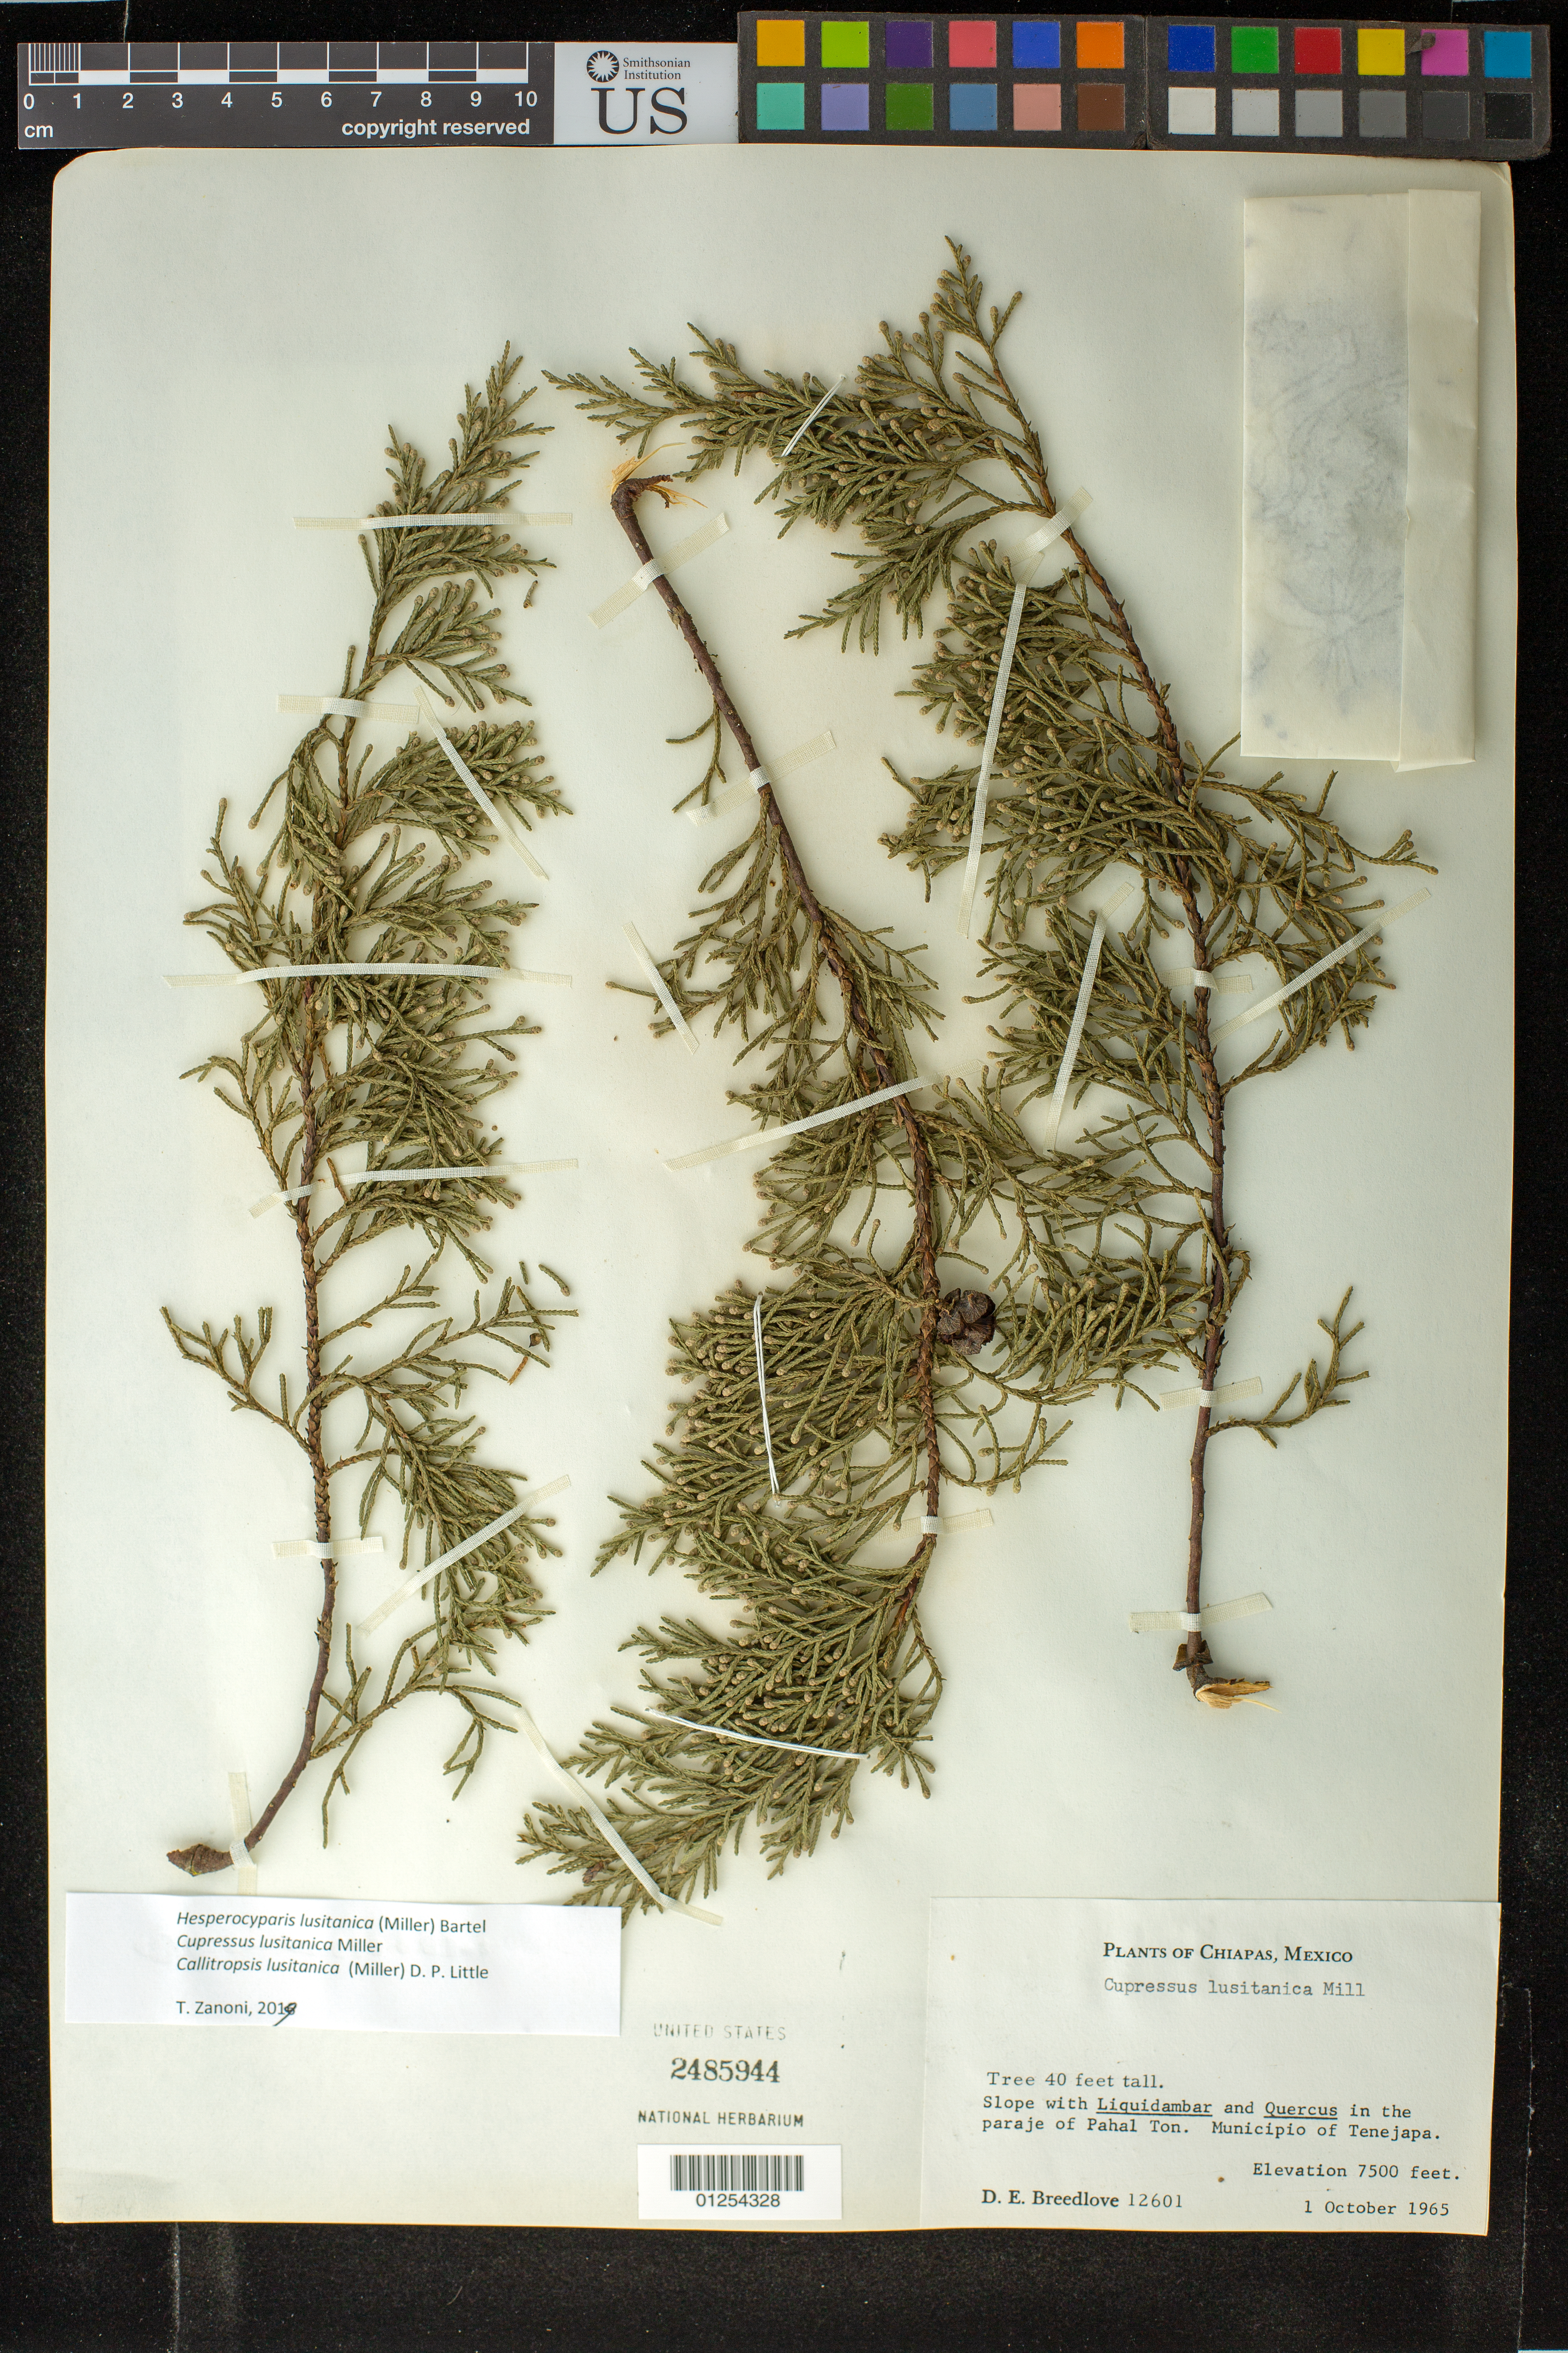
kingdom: Plantae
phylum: Tracheophyta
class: Pinopsida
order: Pinales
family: Cupressaceae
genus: Hesperocyparis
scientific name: Hesperocyparis lusitanica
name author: (Miller) Bartel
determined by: Zanoni, T. A., (NY), New York Botanical Garden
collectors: D. E. Breedlove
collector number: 12601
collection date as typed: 1 Oct 1965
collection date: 1965-10-01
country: Mexico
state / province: Chiapas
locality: In the paraje of Pahal Ton, Municipio of Tenejapa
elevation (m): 2286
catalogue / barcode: US 2485944